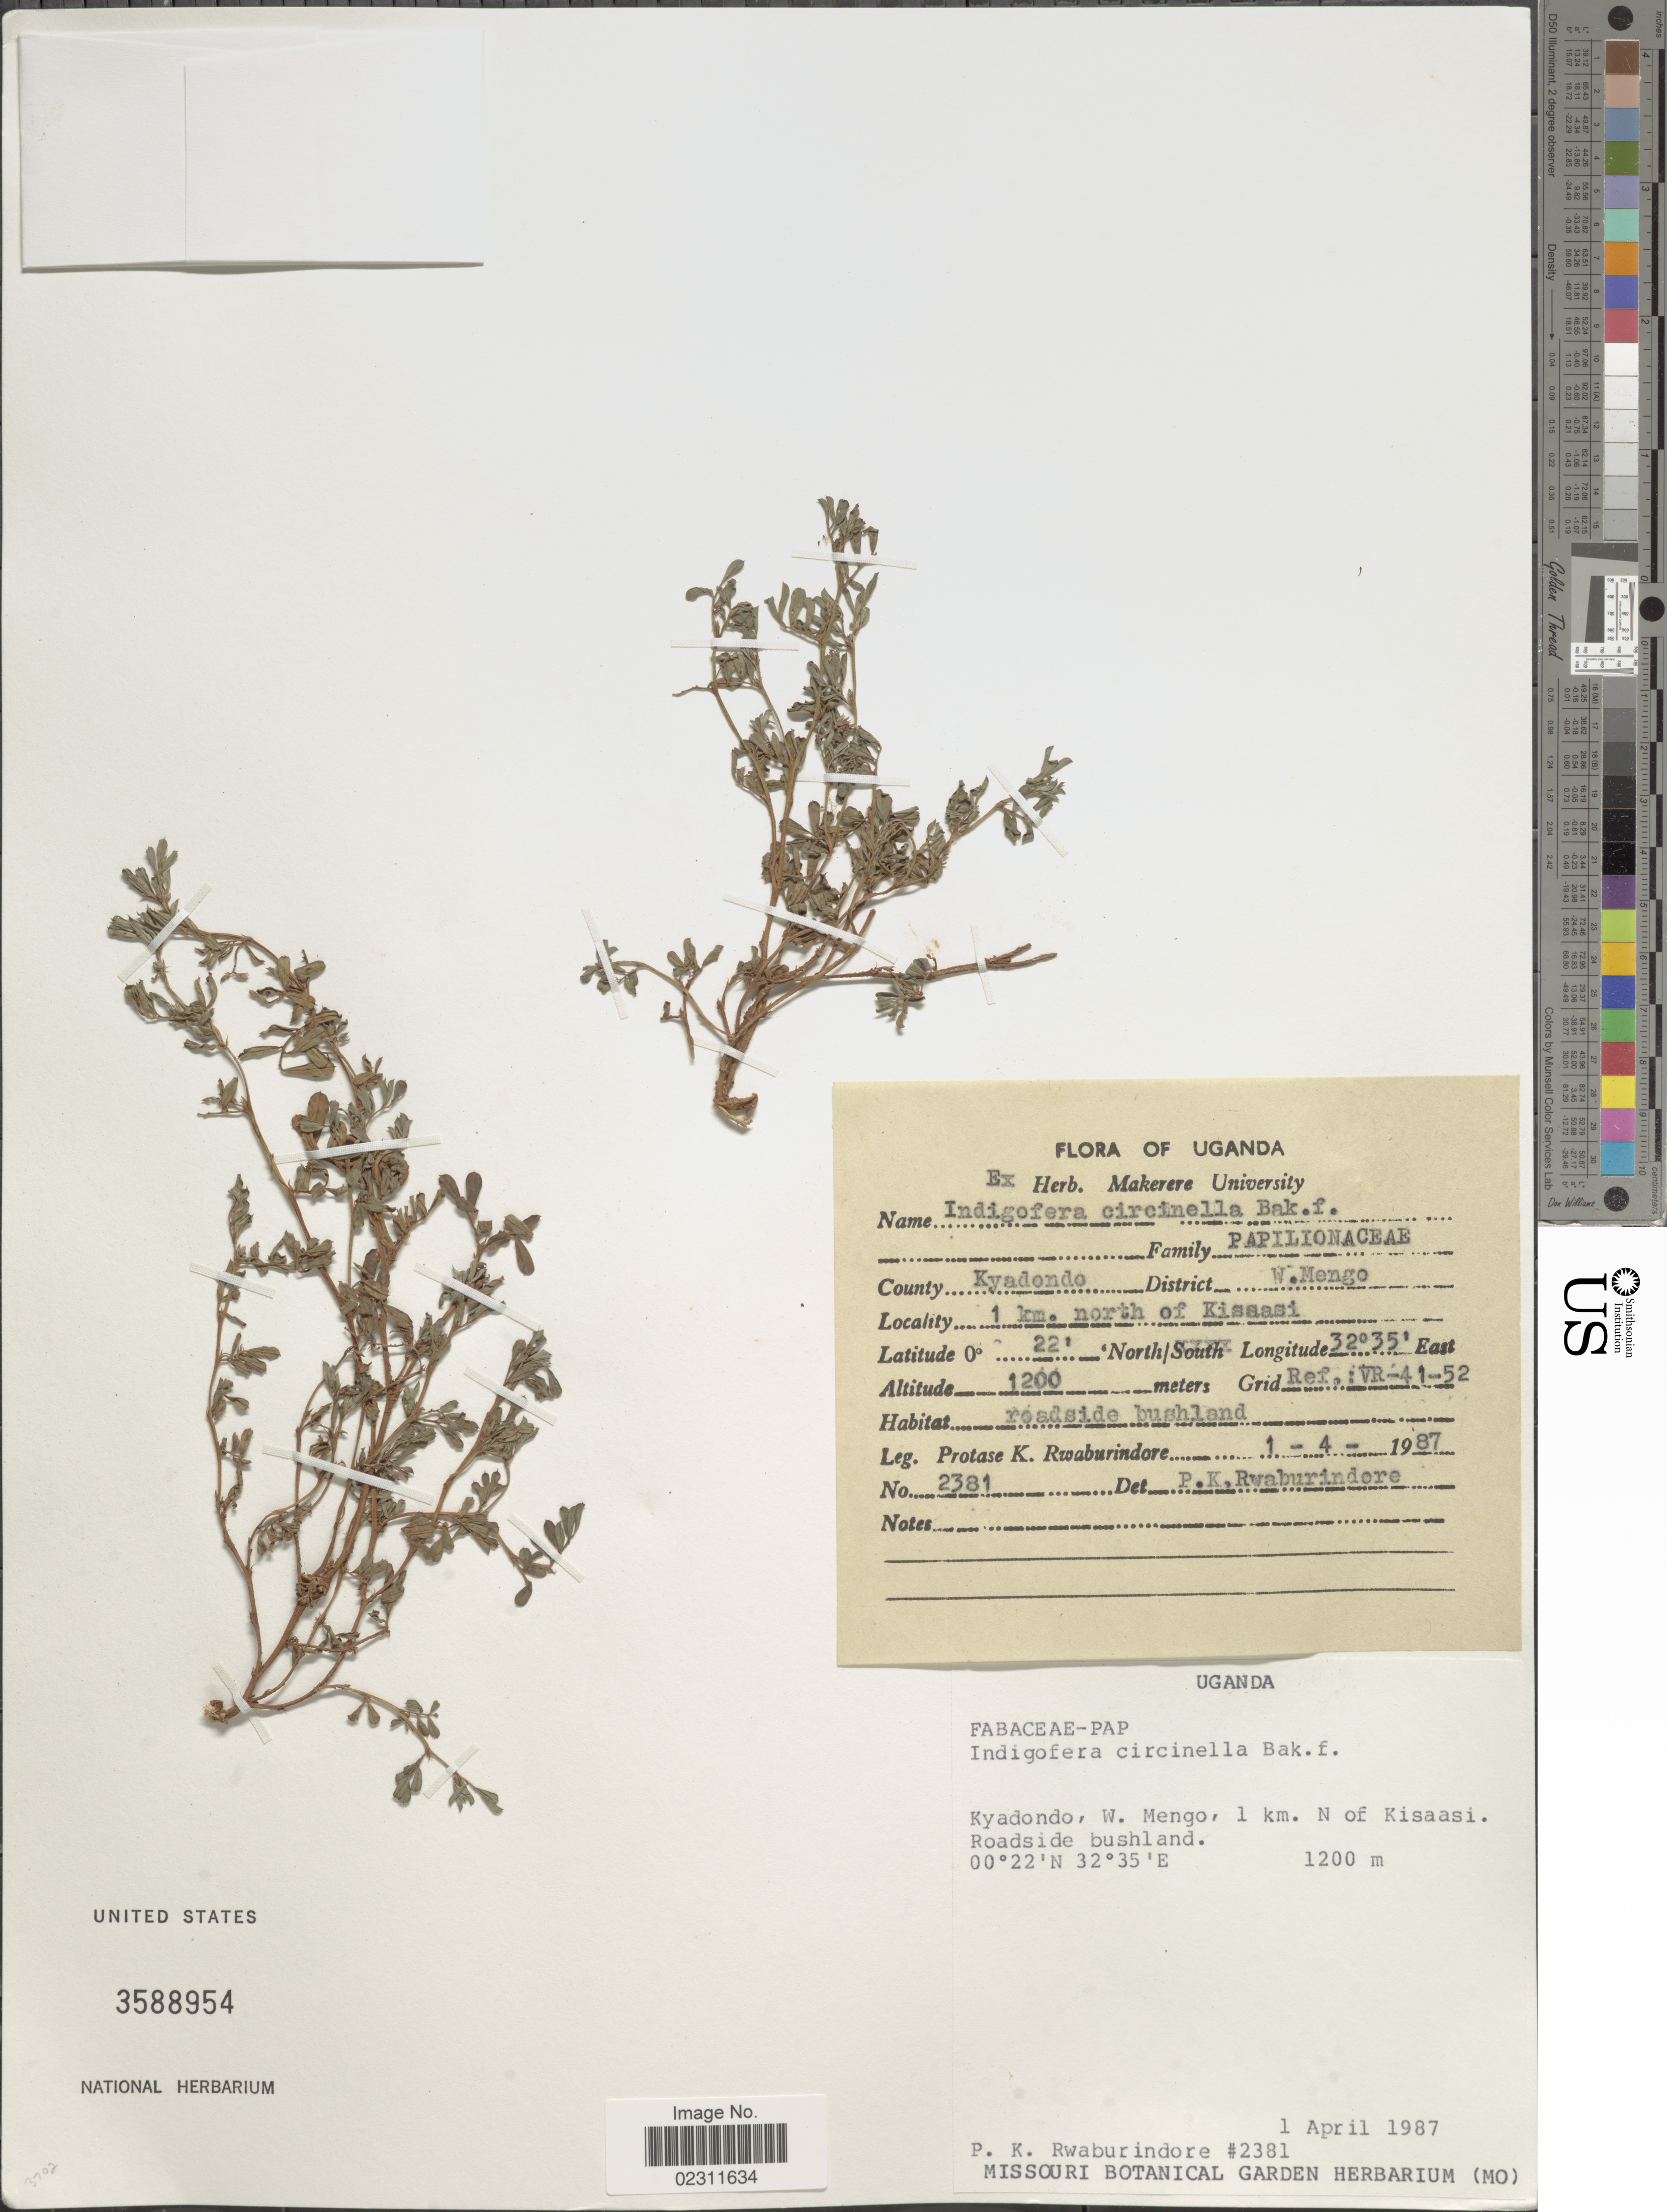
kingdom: Plantae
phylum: Tracheophyta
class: Magnoliopsida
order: Fabales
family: Fabaceae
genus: Indigofera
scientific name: Indigofera circinella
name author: Baker f.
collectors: P. Rwaburindore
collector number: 2381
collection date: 1987-04-01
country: Uganda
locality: County Kyadondo, District W. Mengo, 1 km N of Kisaasi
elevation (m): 1200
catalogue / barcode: US 3588954